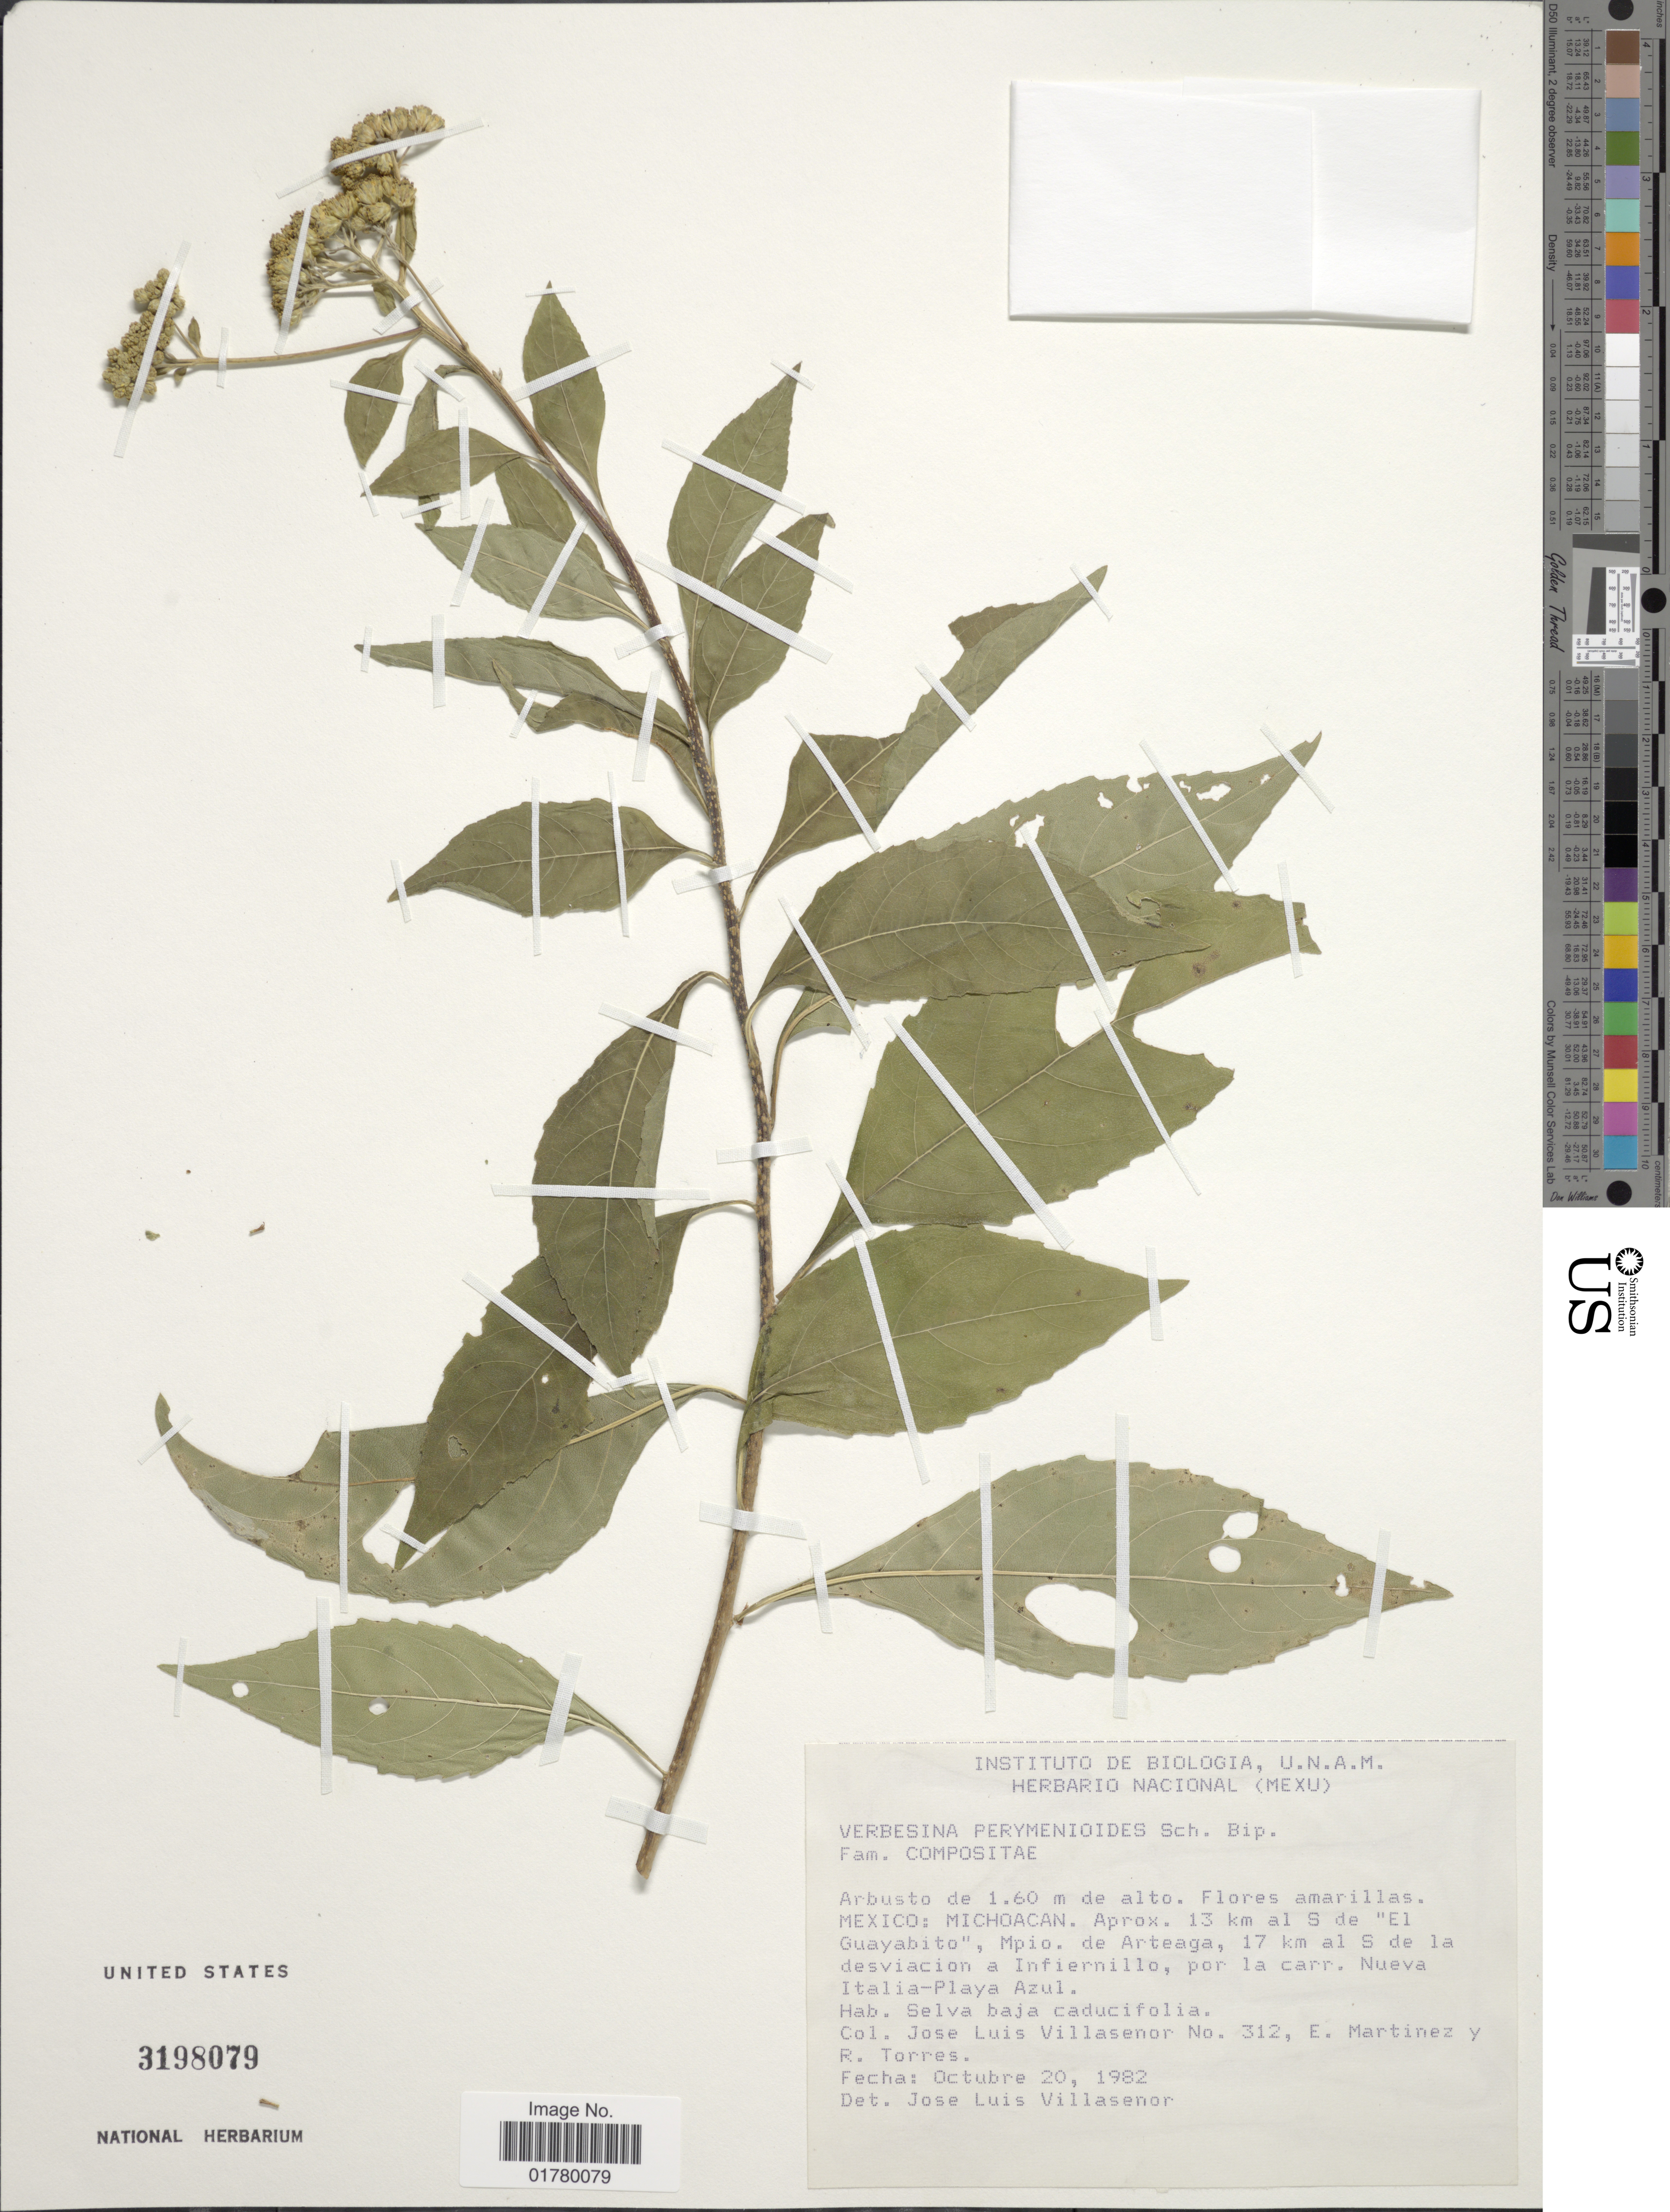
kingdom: Plantae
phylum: Tracheophyta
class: Magnoliopsida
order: Asterales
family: Asteraceae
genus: Verbesina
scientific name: Verbesina perymenioides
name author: Sch. Bip. ex Klatt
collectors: J. L. Villasenor, E. Martínez & R. Torres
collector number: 312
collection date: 1982-10-20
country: Mexico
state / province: Michoacán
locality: Aprox. 13 km al S de "El Guayabito", Mpio. de Arteaga, 17 km al S de la desviacion a Infiernillo, por la carr. Nueva Italia-Playa Azul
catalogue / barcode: US 3198079